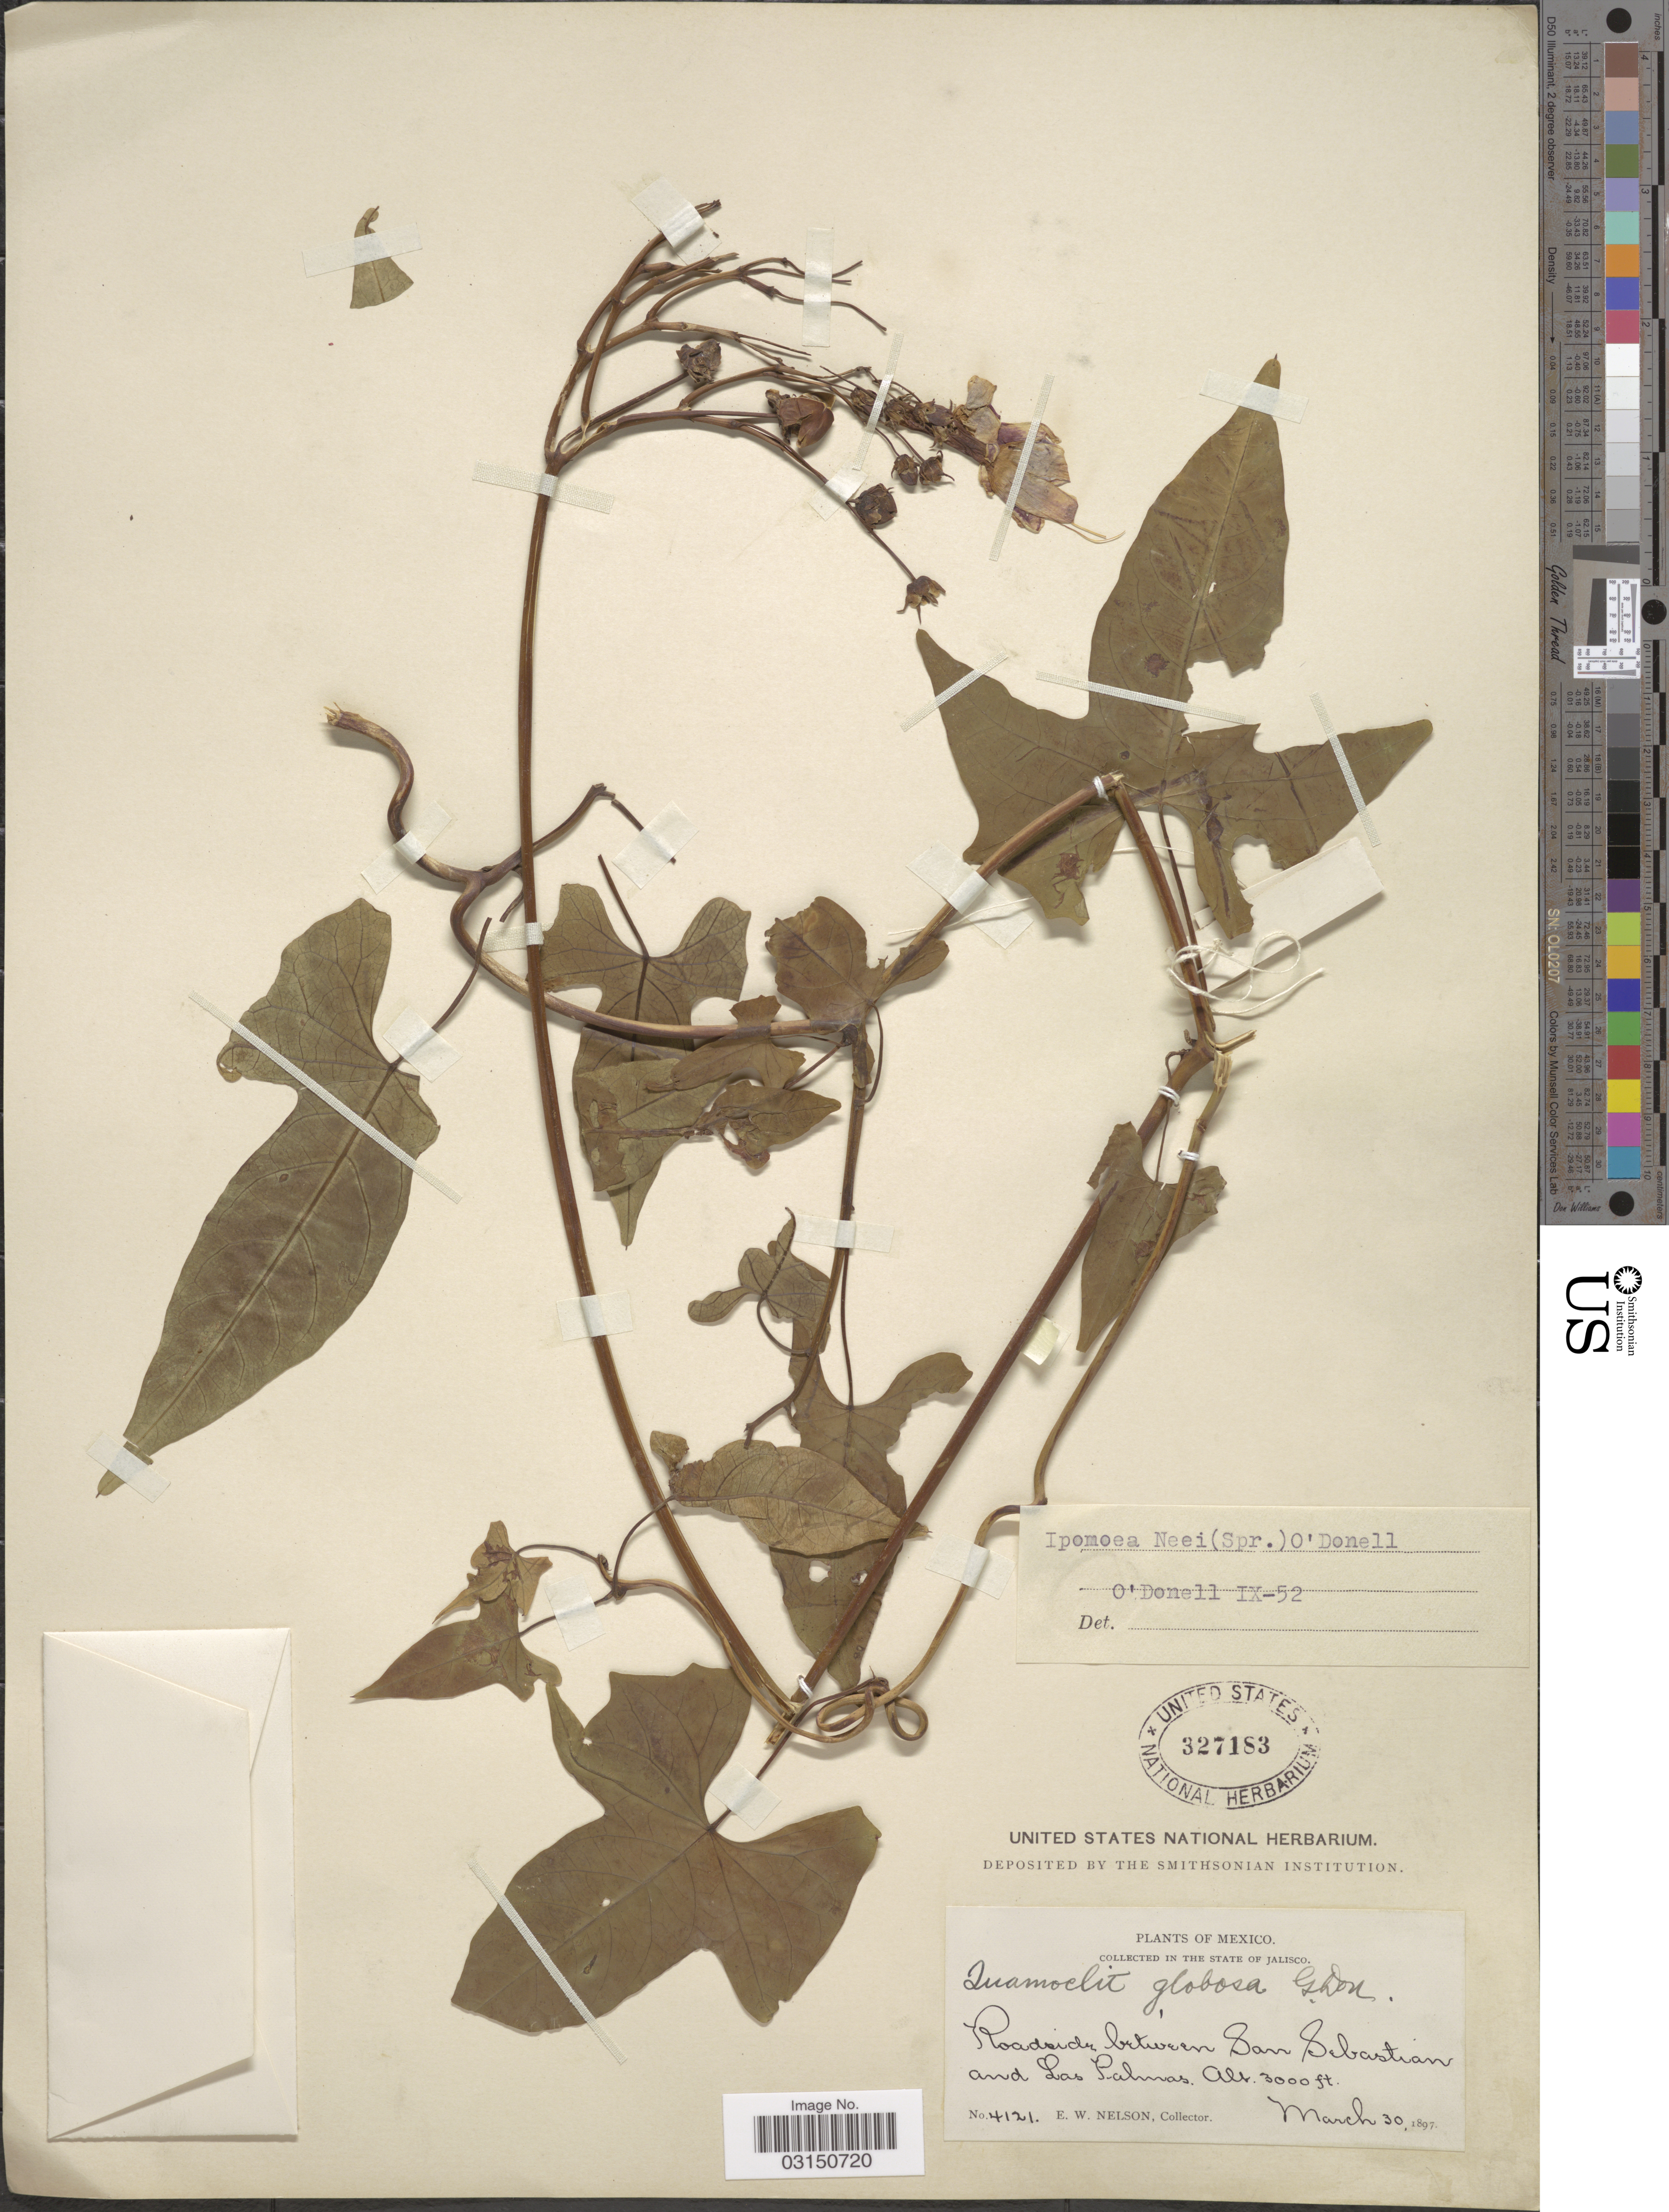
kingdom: Plantae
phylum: Tracheophyta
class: Magnoliopsida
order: Solanales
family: Convolvulaceae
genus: Ipomoea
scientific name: Ipomoea neei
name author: (Spreng.) O'Donell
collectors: E. W. Nelson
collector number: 4121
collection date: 1897-03-30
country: Mexico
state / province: Jalisco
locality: Roadside between San Sebastian and Las Palmas.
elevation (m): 914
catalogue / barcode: US 327183